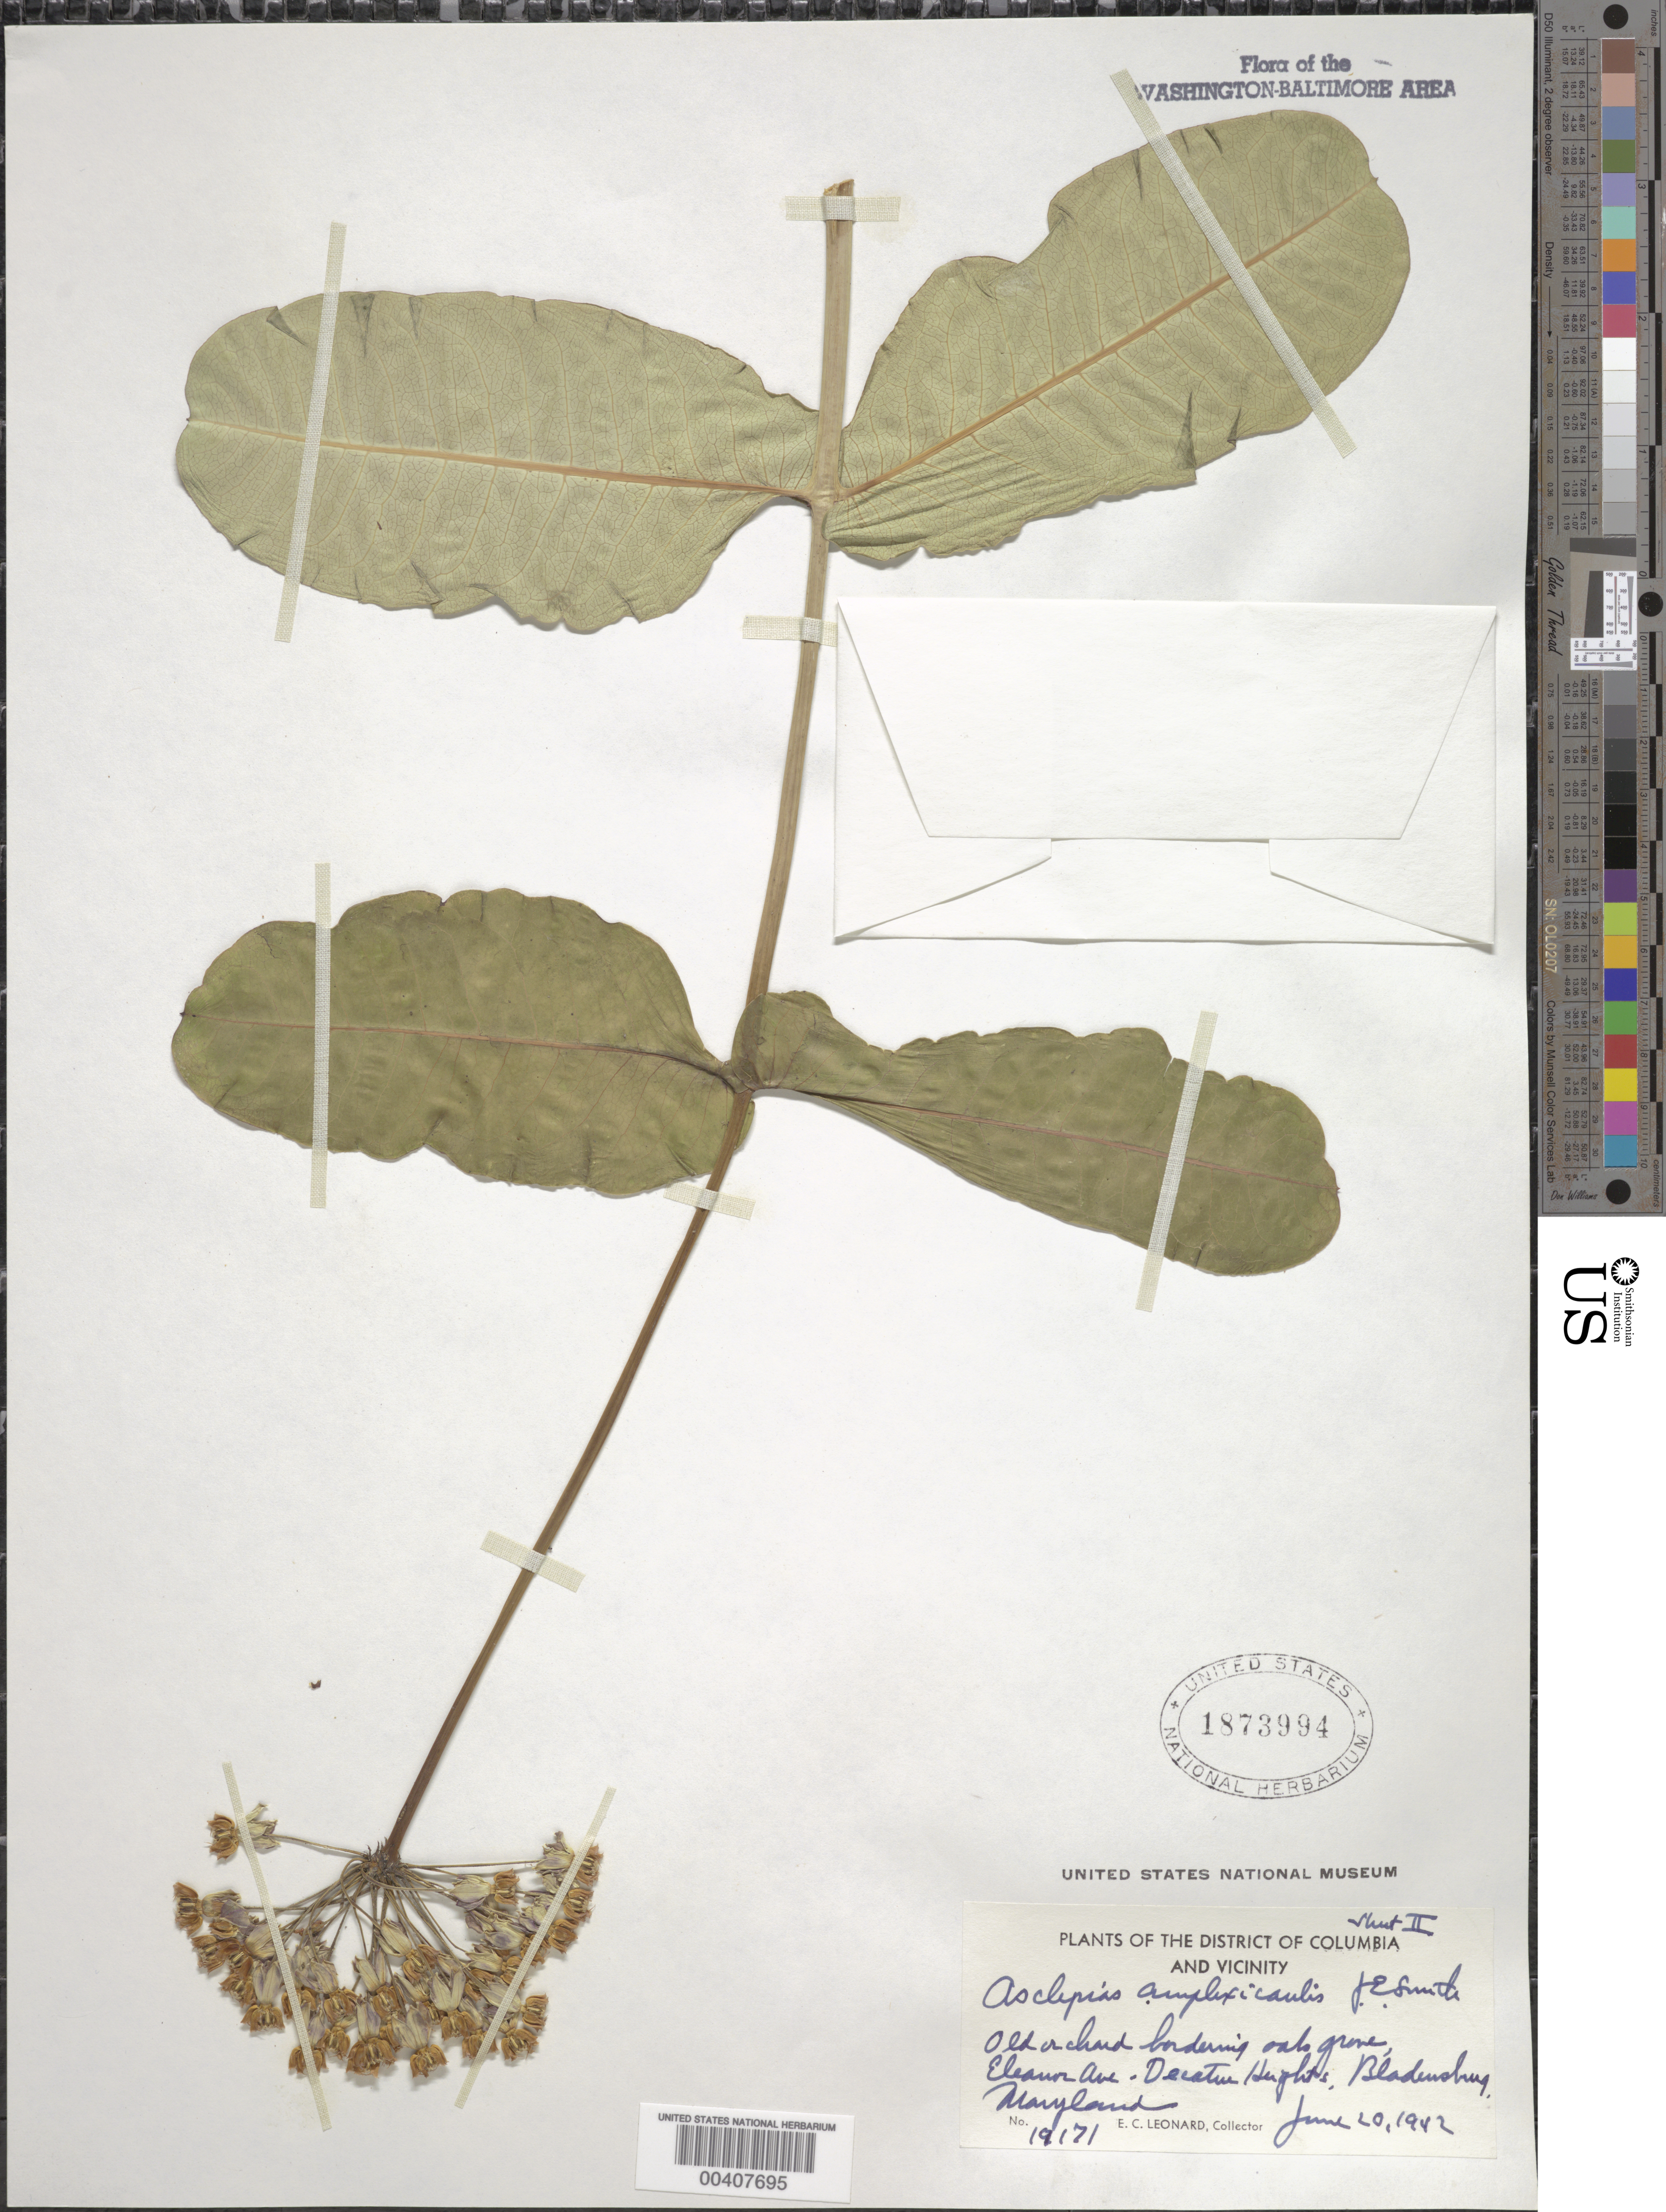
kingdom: Plantae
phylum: Tracheophyta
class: Magnoliopsida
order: Gentianales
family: Apocynaceae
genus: Asclepias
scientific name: Asclepias amplexicaulis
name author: J. Small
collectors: E. C. Leonard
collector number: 19171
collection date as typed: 20 Jun 1942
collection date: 1942-06-20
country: United States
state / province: Maryland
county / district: Prince George's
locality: Decatur Heights, Bladensburg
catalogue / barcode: US 1873994